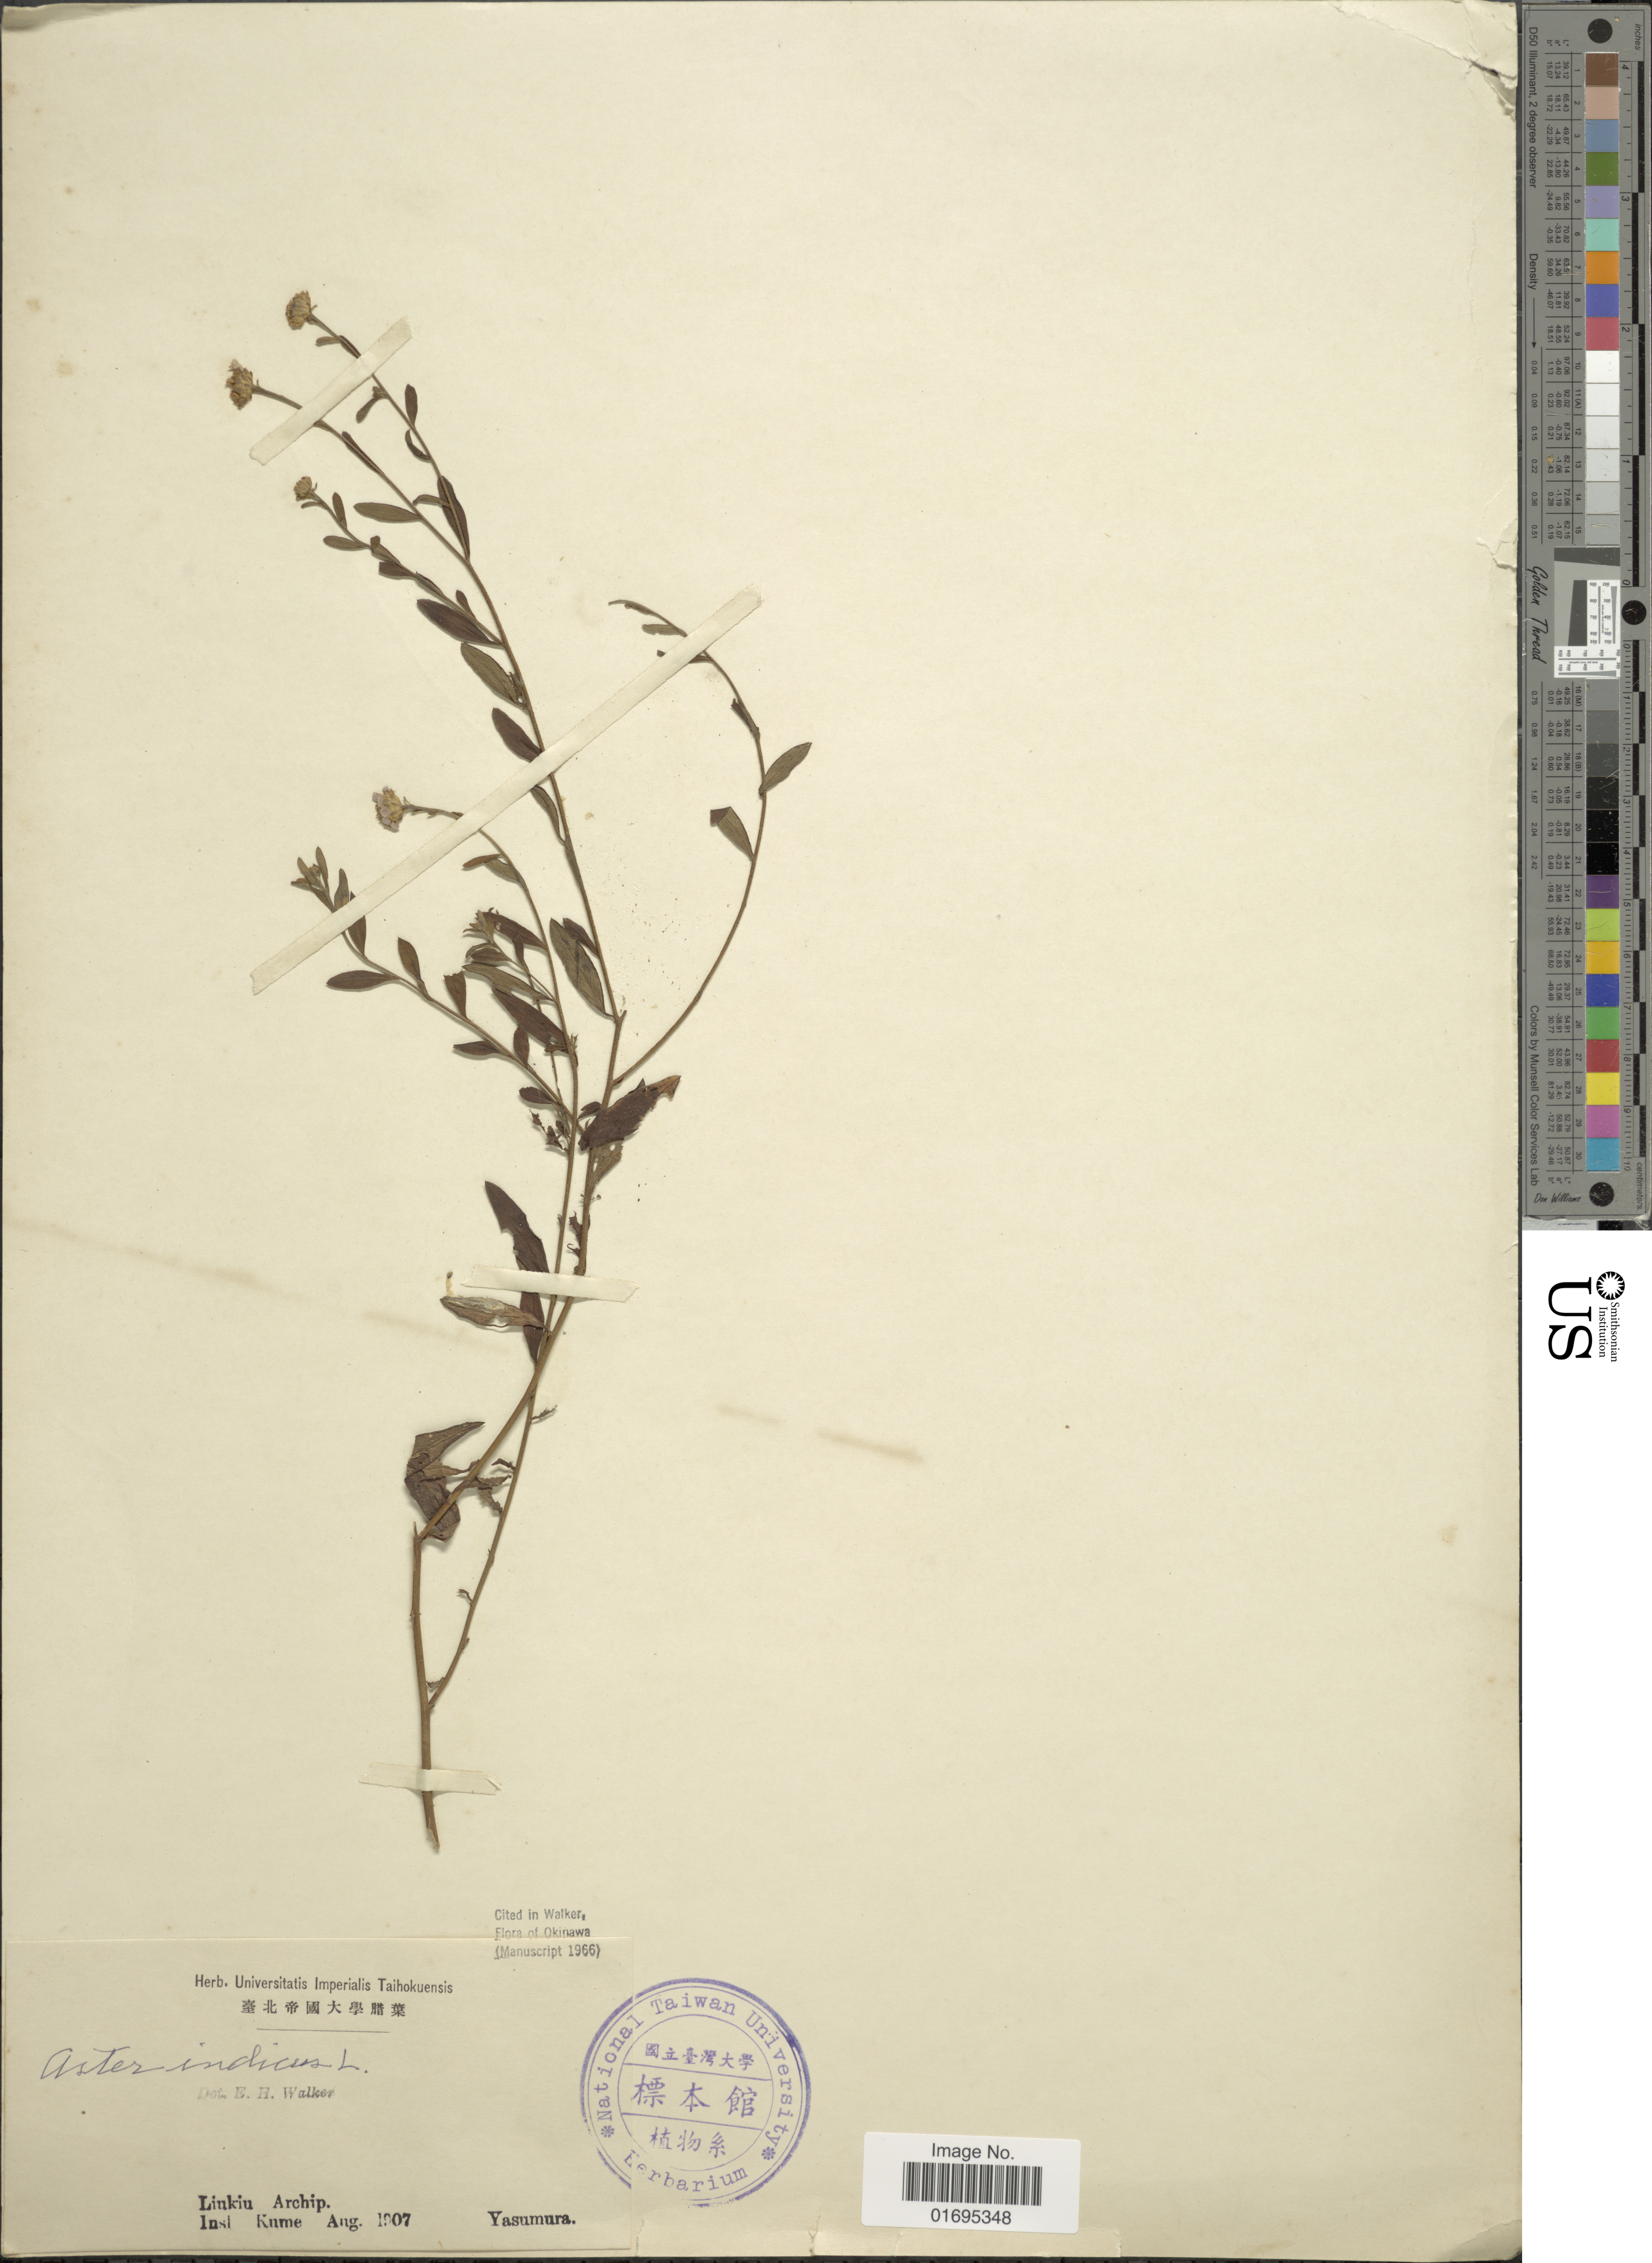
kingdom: Plantae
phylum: Tracheophyta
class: Magnoliopsida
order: Asterales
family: Asteraceae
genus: Kalimeris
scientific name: Kalimeris indica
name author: (L.) Sch. Bip.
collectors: Yasumura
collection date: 1907-08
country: Japan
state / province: Okinawa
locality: Linkiu Archip. Inst. Kunme